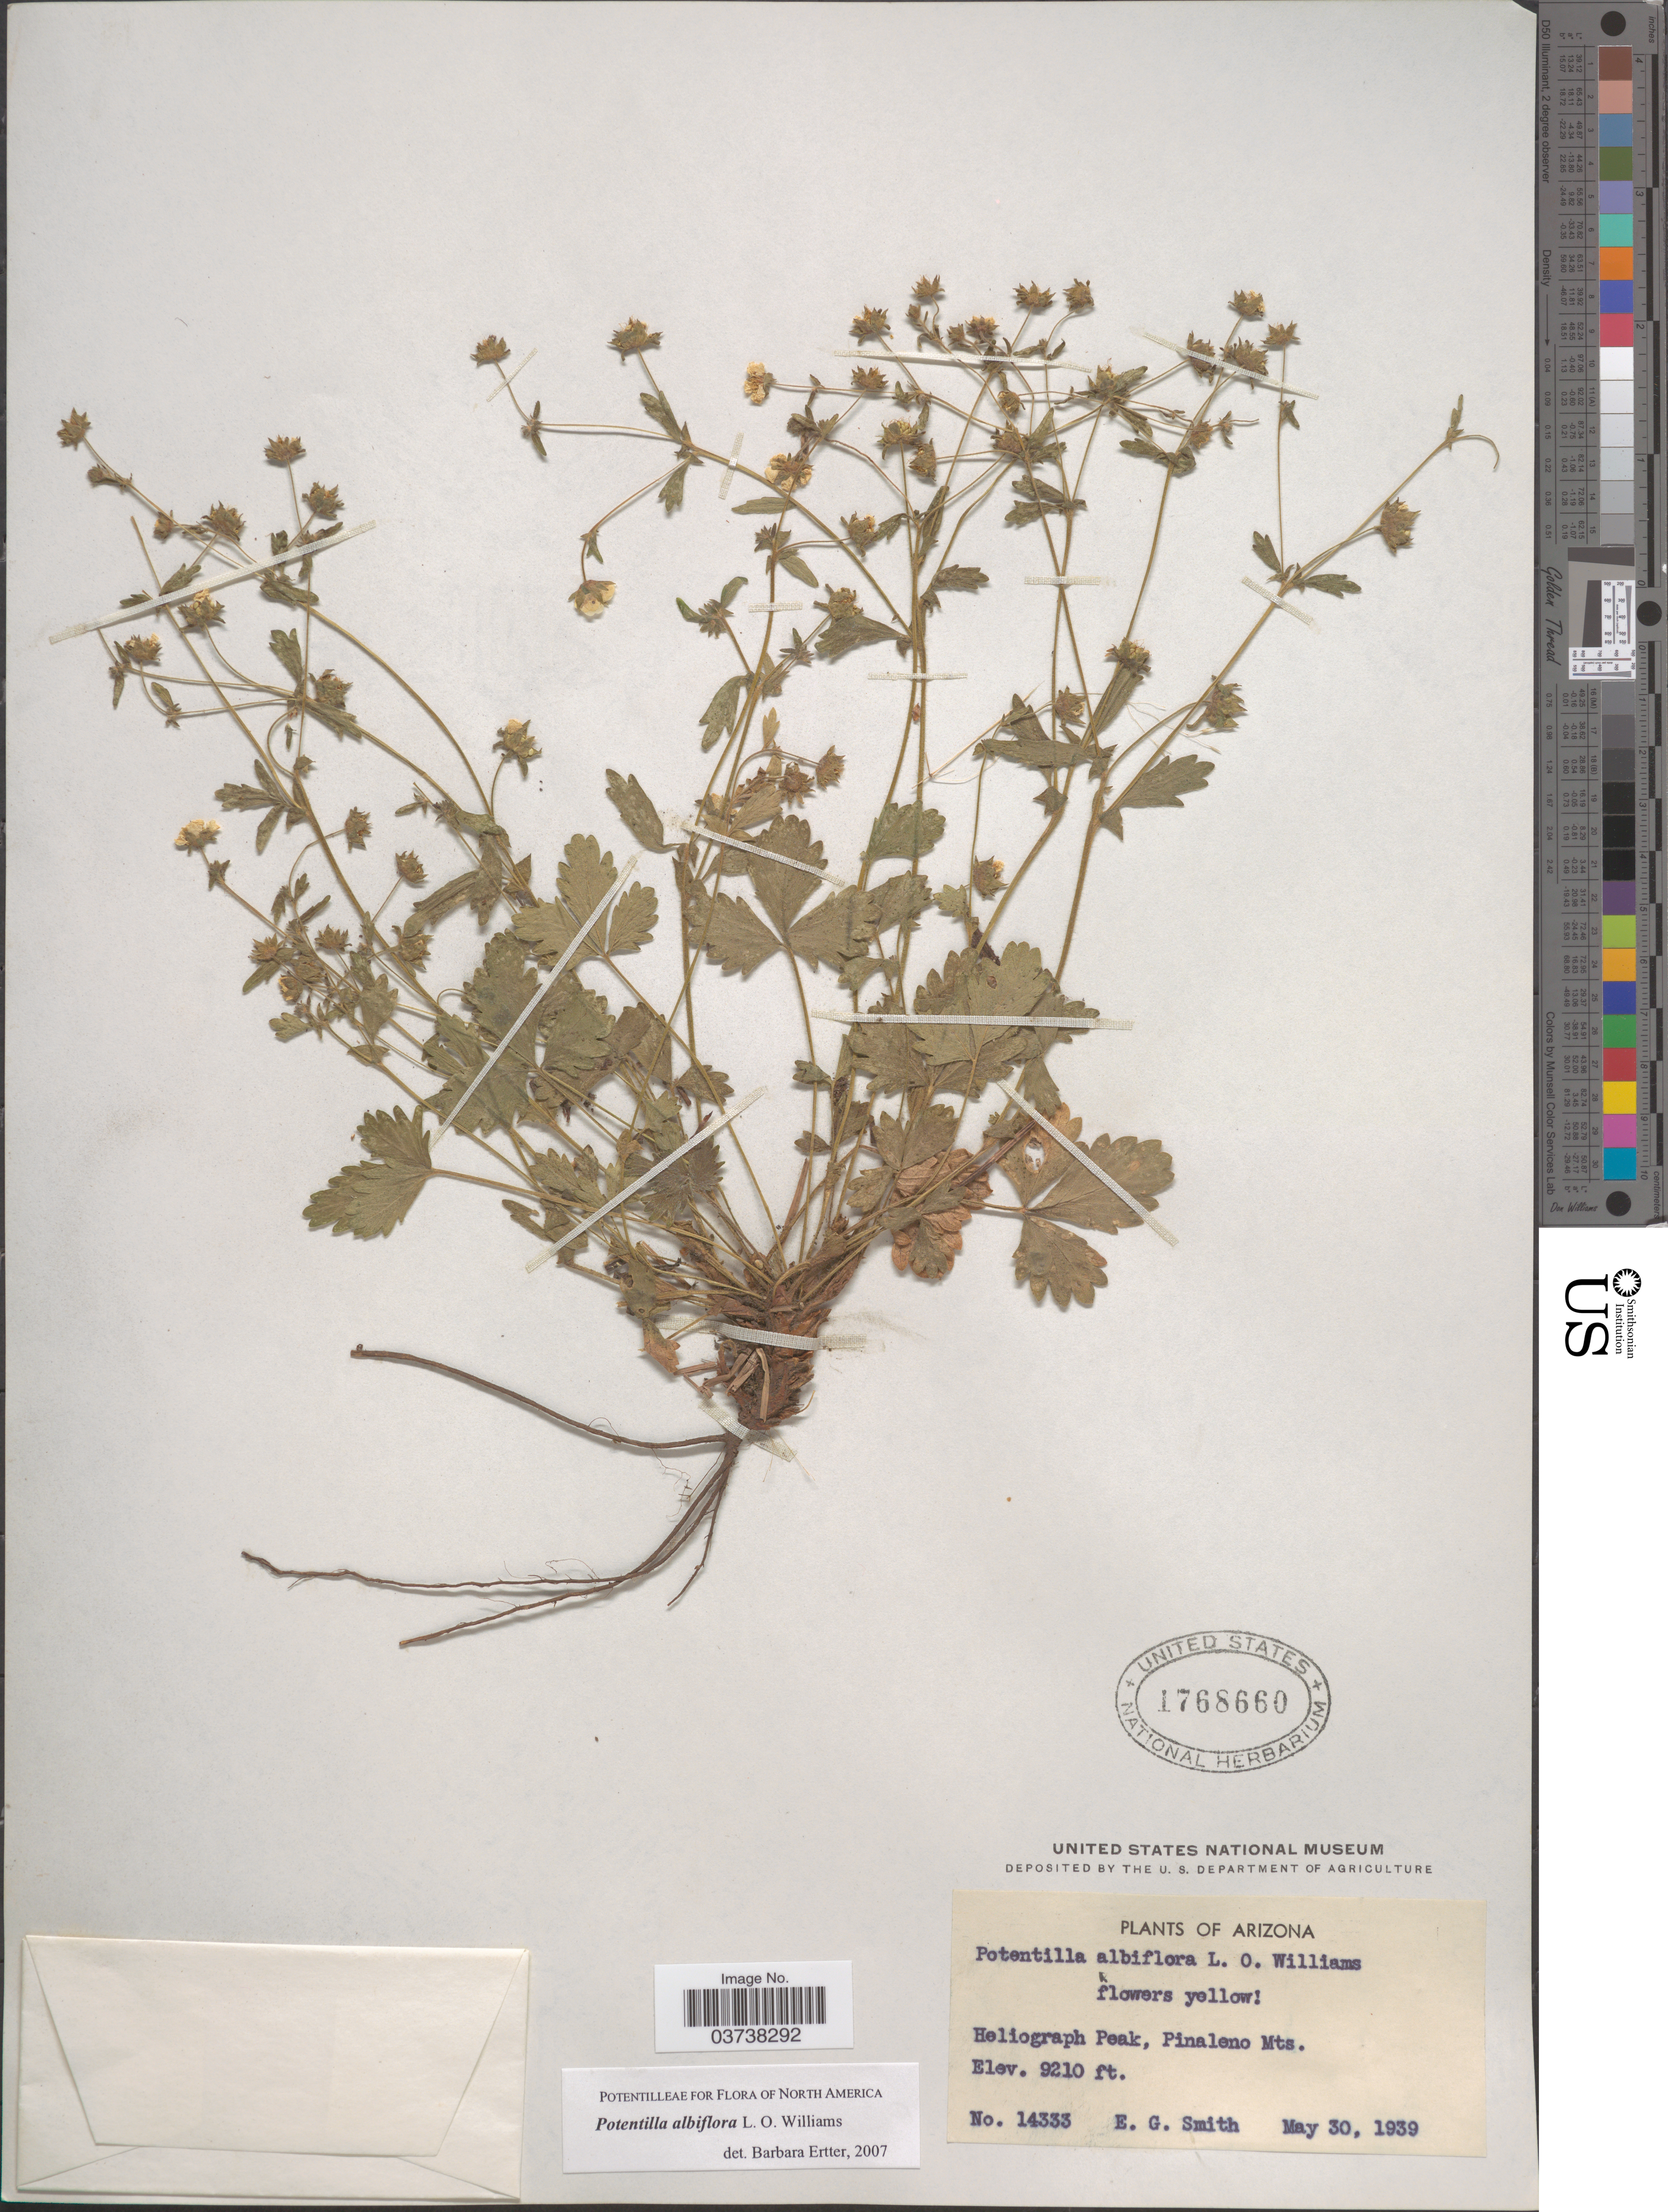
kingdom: Plantae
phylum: Tracheophyta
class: Magnoliopsida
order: Rosales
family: Rosaceae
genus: Potentilla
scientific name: Potentilla albiflora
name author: L.O. Williams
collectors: E. G. Smith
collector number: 14333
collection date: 1939-05-30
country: United States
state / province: Arizona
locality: Heliograph Peak, Pinaleno Mts.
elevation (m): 2807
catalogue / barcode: US 1768660